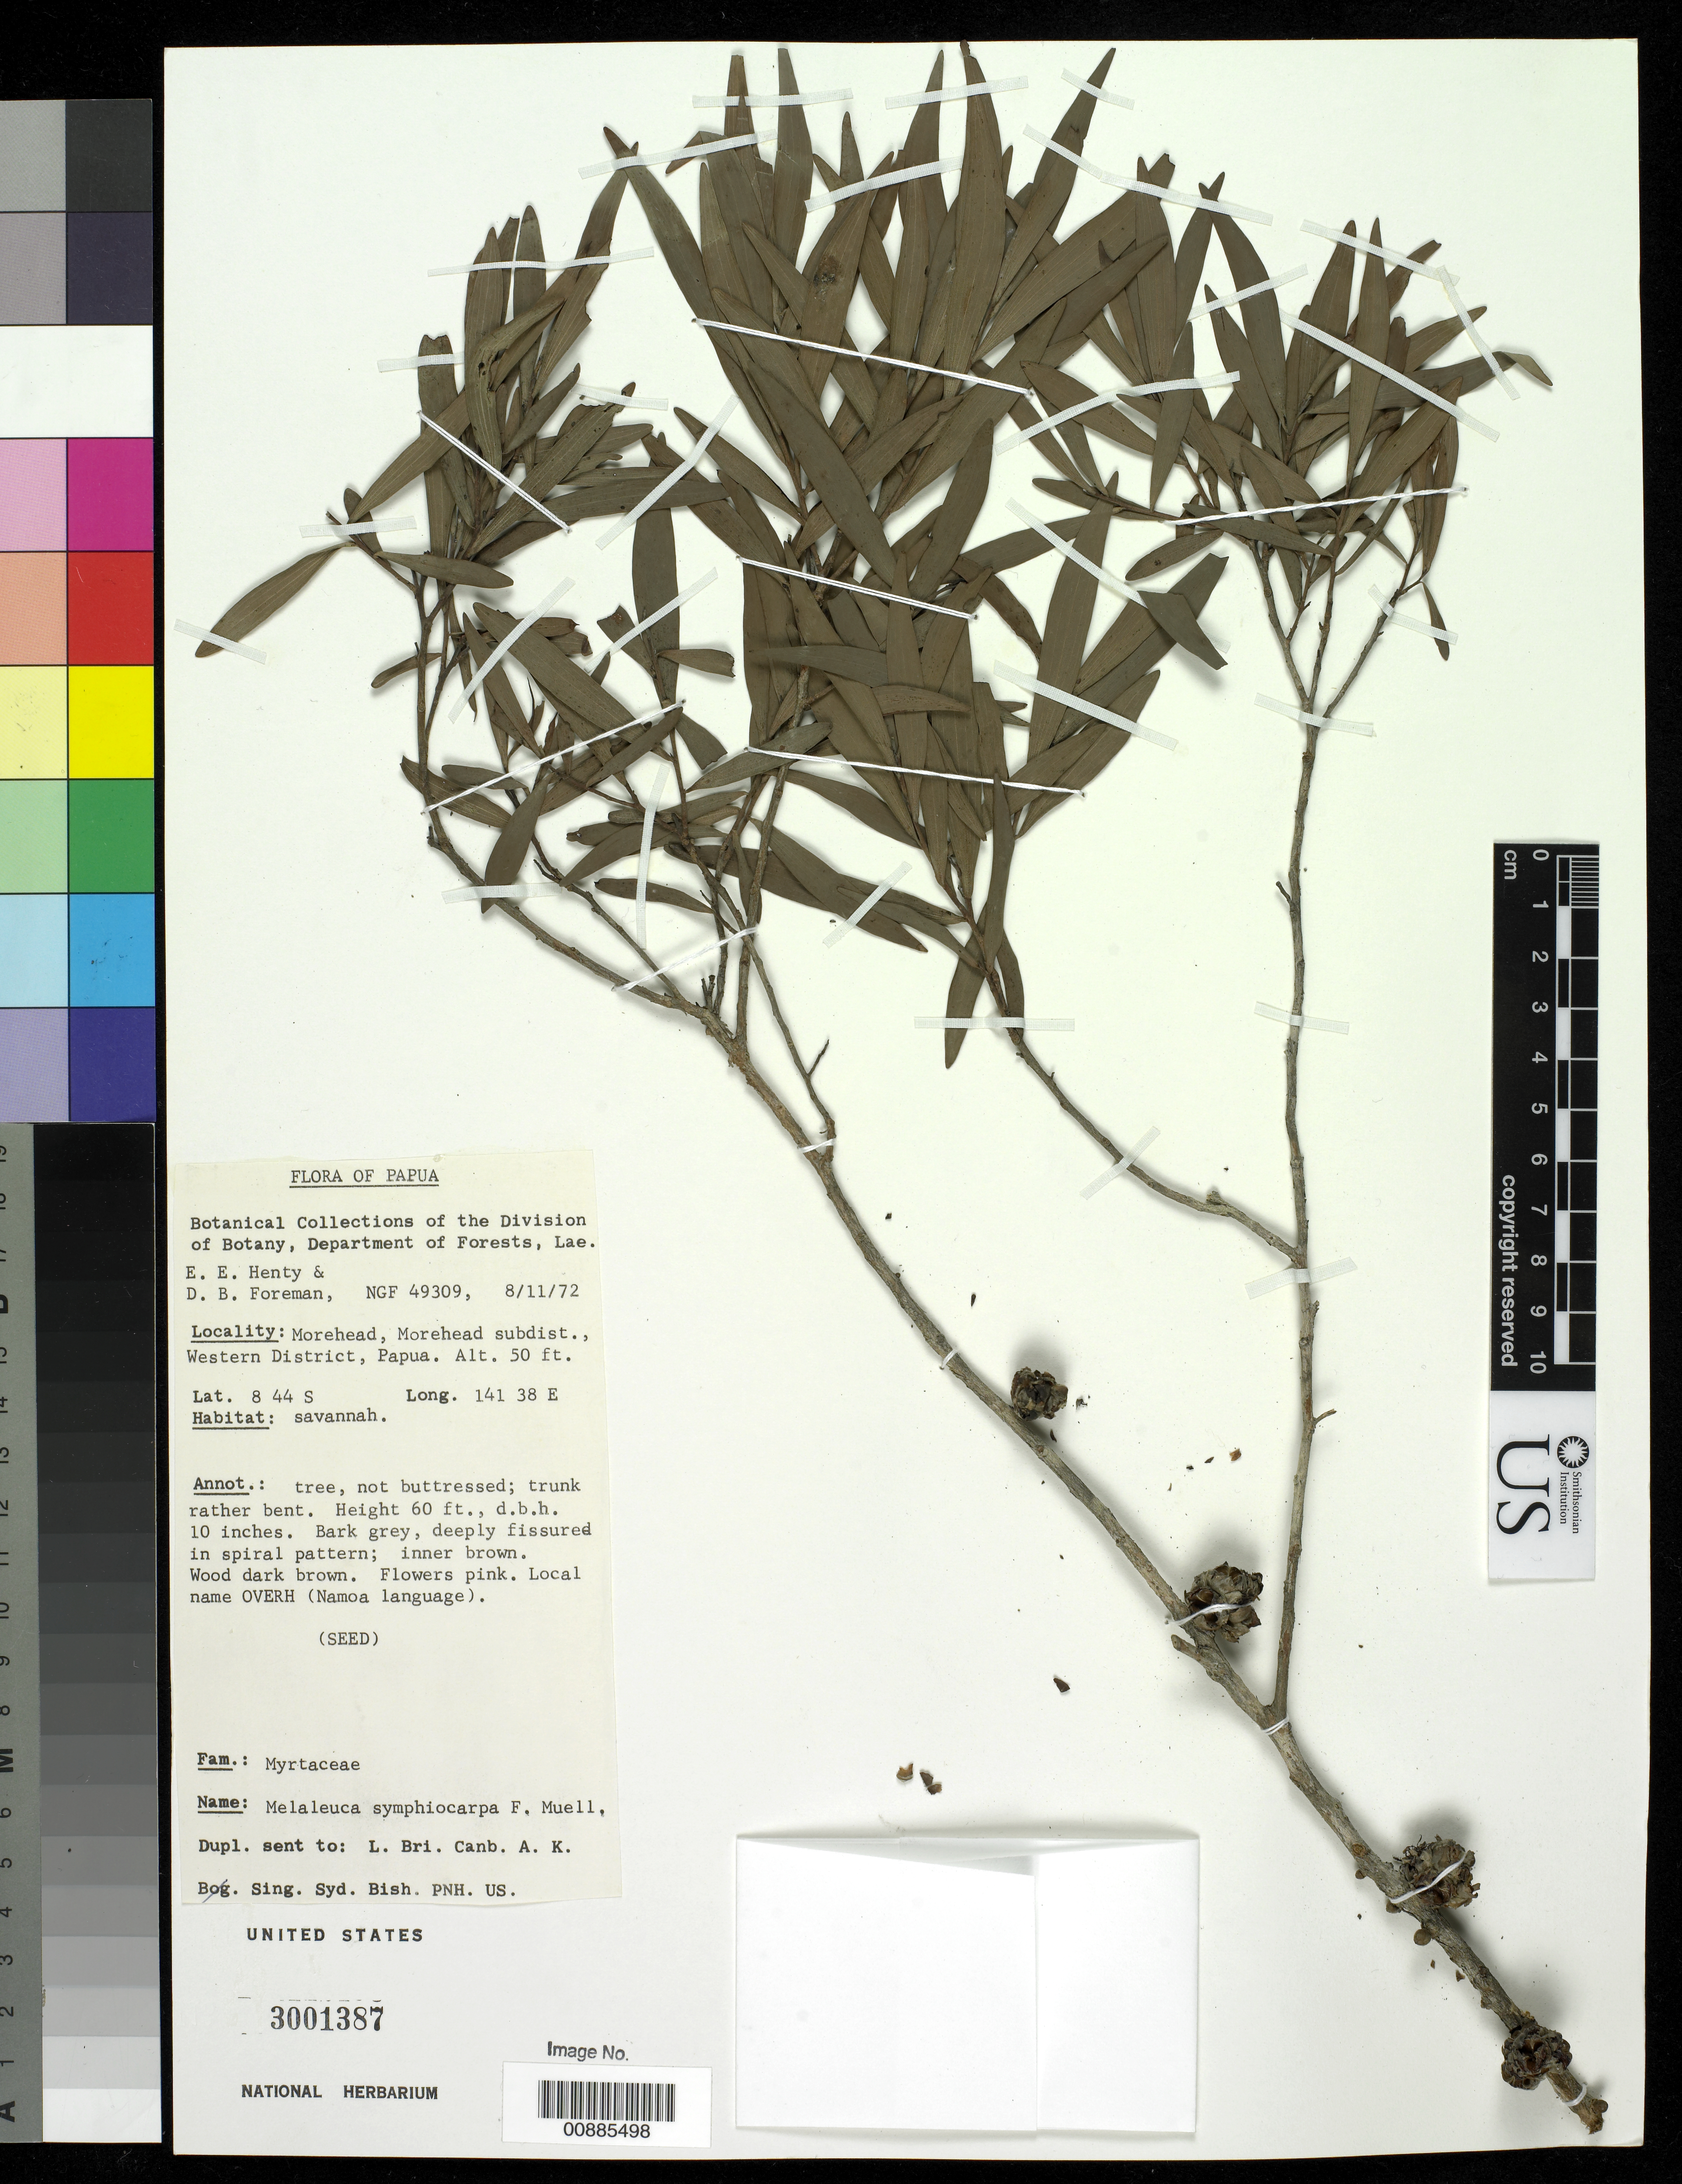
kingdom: Plantae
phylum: Tracheophyta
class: Magnoliopsida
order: Myrtales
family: Myrtaceae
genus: Melaleuca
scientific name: Melaleuca symphyocarpa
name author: F. Muell.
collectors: E. Henty & D. Foreman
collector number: NGF 49309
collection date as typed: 11 Aug 1972 or 08 Nov 1972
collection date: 1972-08-11 or 1972-11-08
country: Papua New Guinea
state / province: Western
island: New Guinea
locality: Morehead,Morehead subdist.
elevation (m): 15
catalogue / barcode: US 3001387